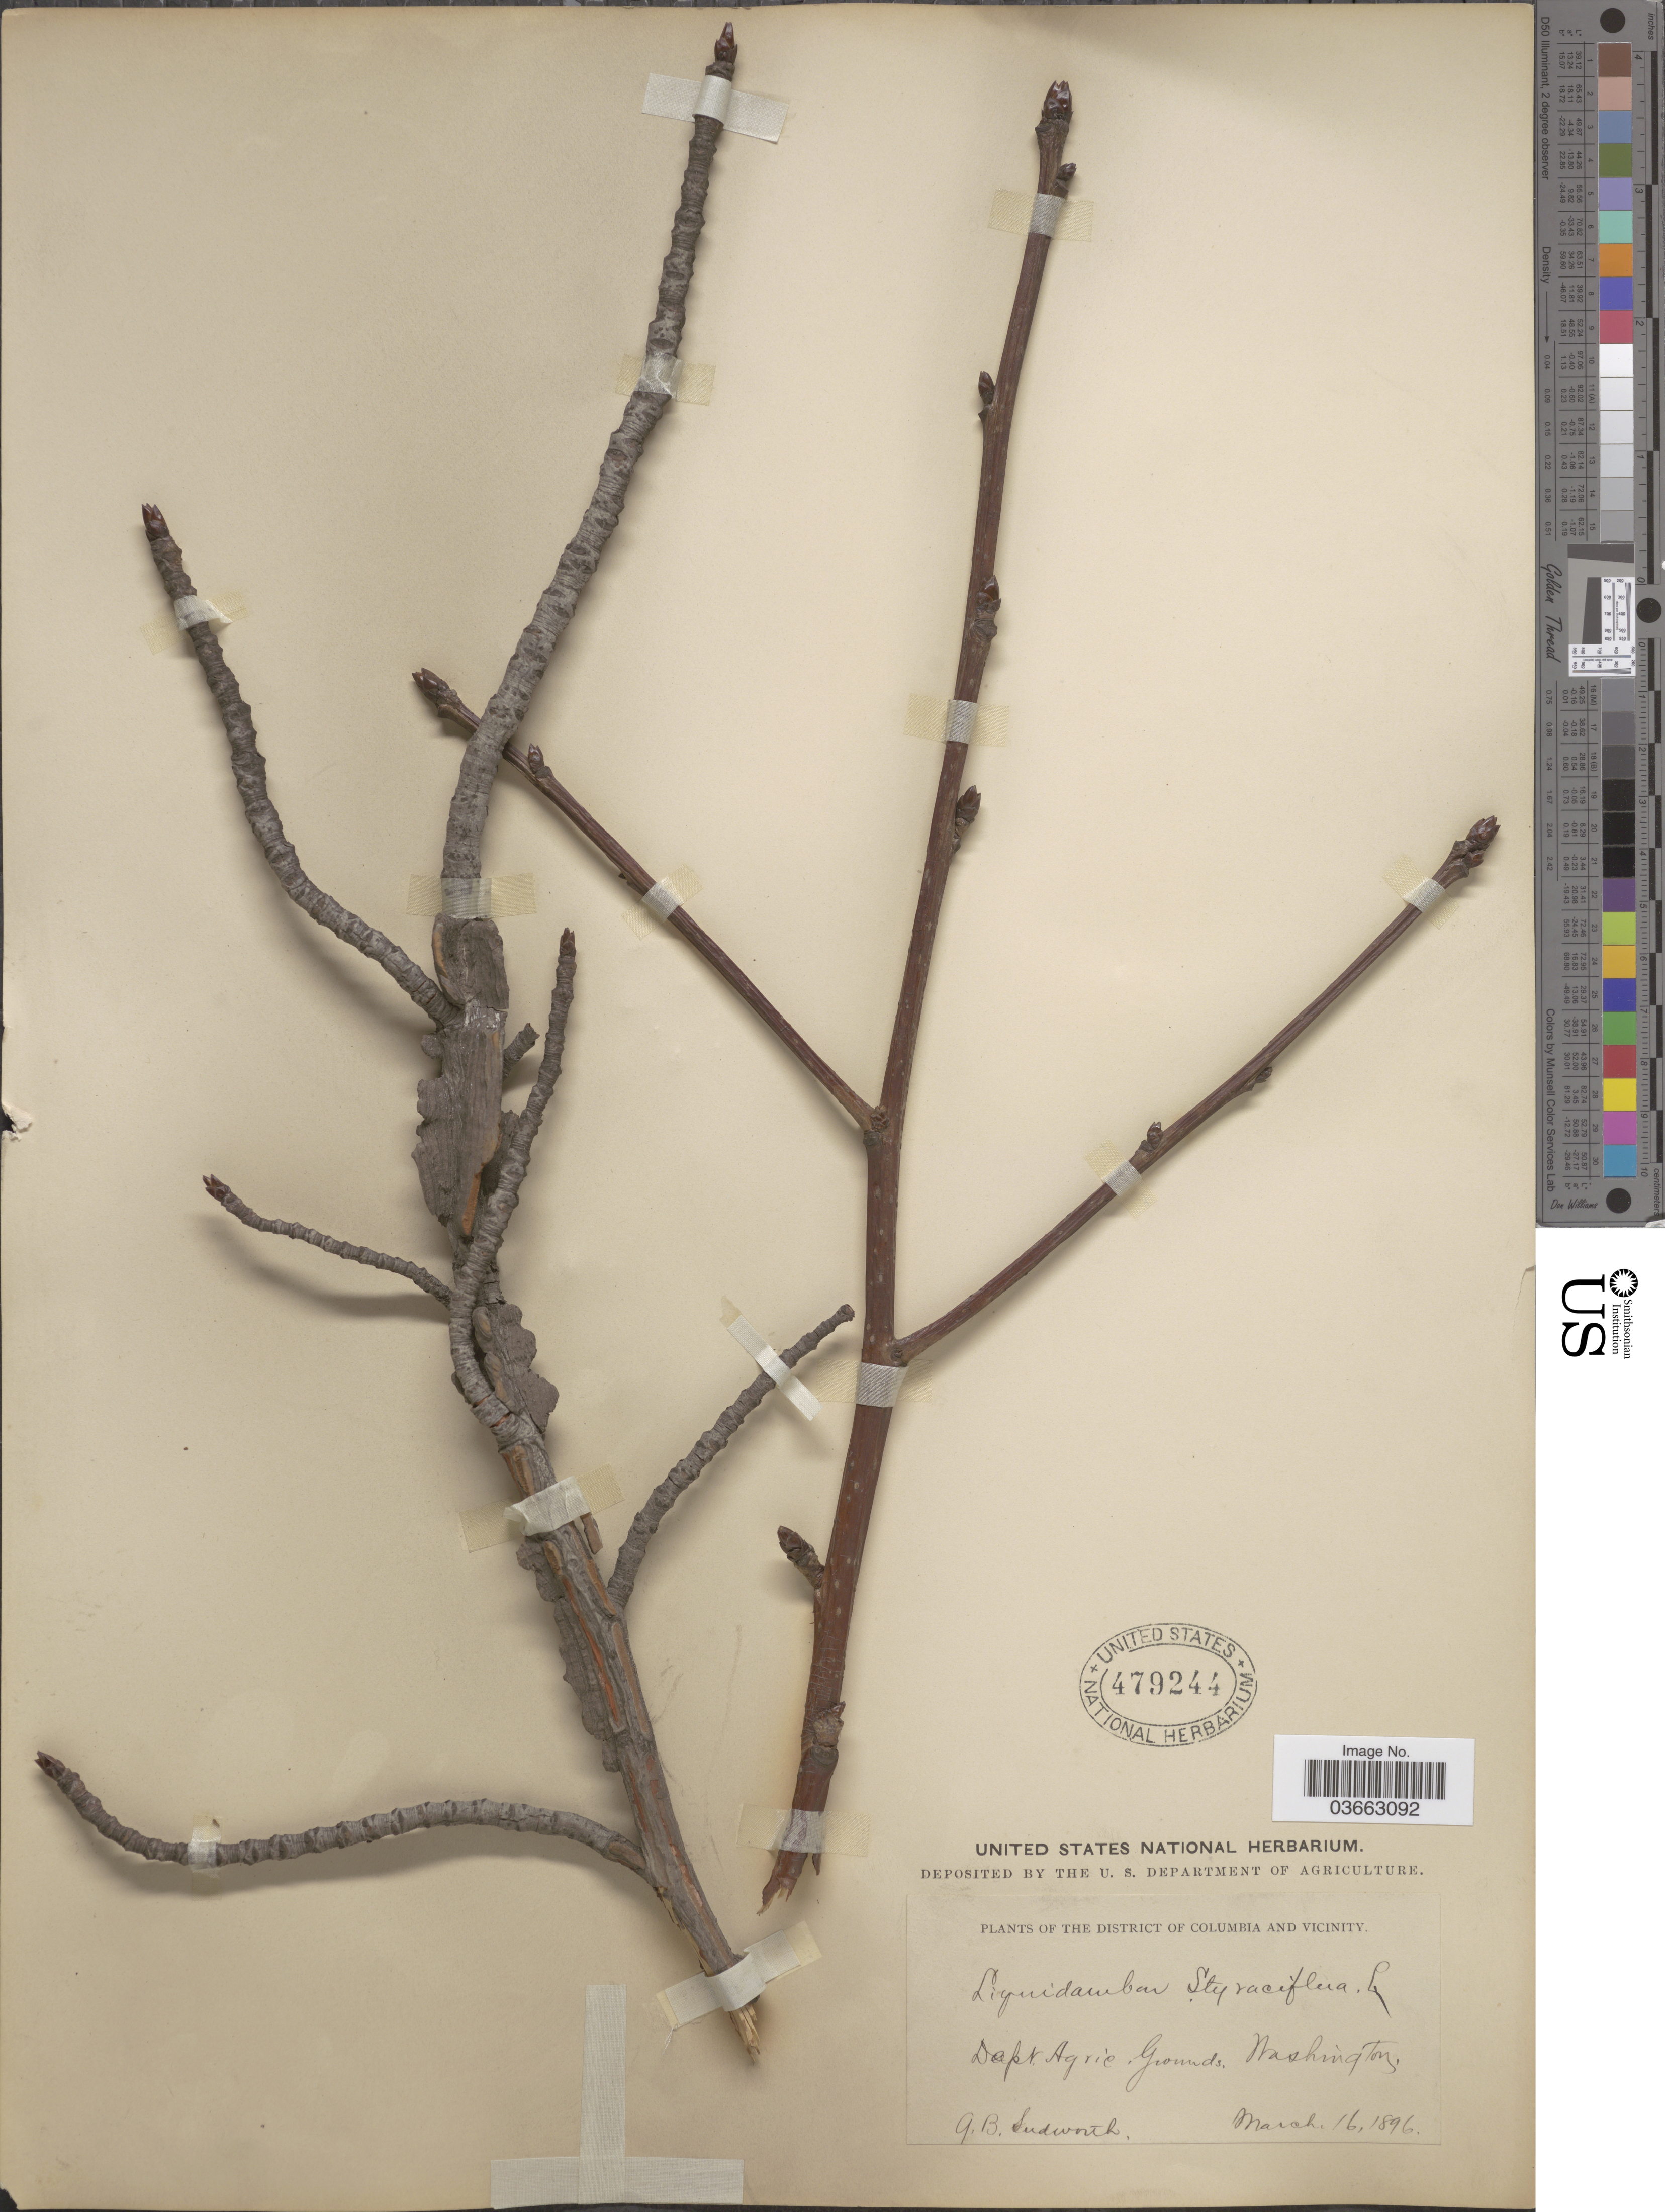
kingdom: Plantae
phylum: Tracheophyta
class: Magnoliopsida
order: Saxifragales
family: Altingiaceae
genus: Liquidambar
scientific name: Liquidambar styraciflua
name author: L.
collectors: G. B. Sudworth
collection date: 1896-03-16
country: United States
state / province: District of Columbia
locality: The District of Columbia and Vicinity. Dept. Agric. Grounds. Washington.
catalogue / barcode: US 479244